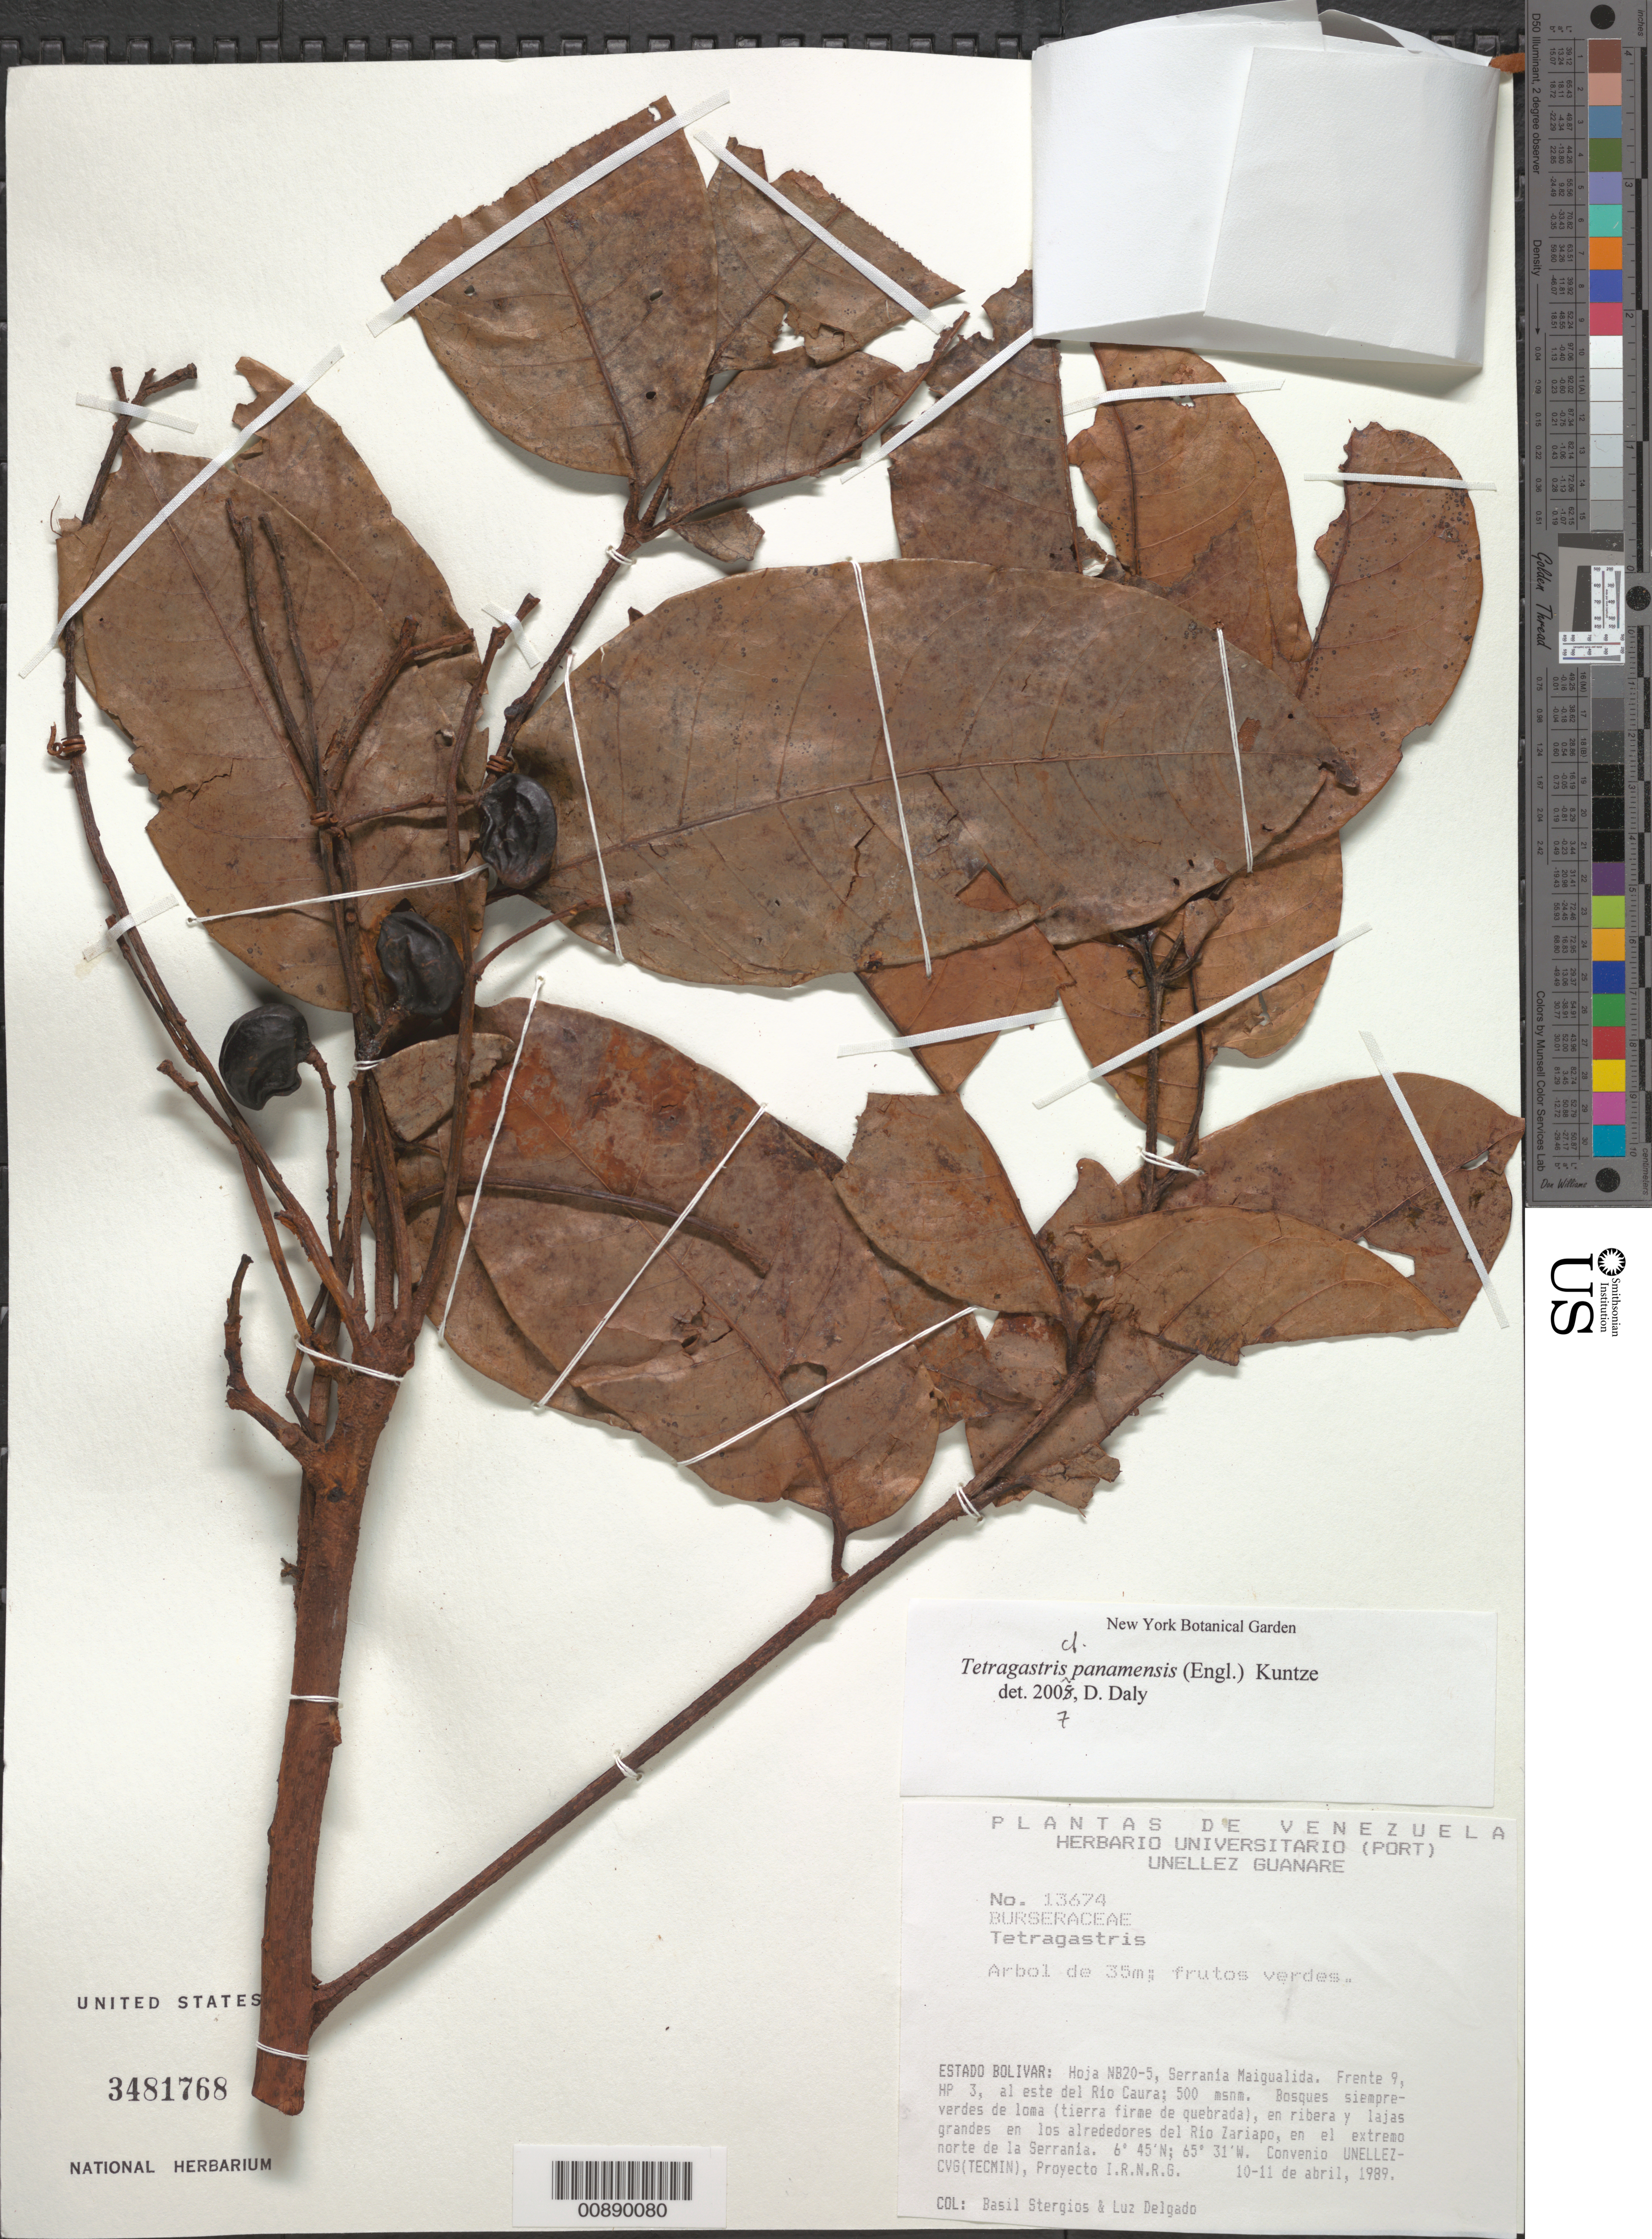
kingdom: Plantae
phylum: Tracheophyta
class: Magnoliopsida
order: Sapindales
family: Burseraceae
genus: Protium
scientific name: Protium stevensonii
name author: (Standl.) Daly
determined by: Daly, Douglas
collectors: B. G. Stergios & L. Delgado V.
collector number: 13674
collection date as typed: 10-Apr-89 to 11-Apr-89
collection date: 1989-04-10/1989-04-11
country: Venezuela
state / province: Bolívar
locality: Serrania Maigualida, E del río Caura, alrededores del río Zariapo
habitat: Bosques siempre-verdes de loma (tierra firme de quebrada), en ribera y lajas grandes en los alrededores del río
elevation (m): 500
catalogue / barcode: US 3481768